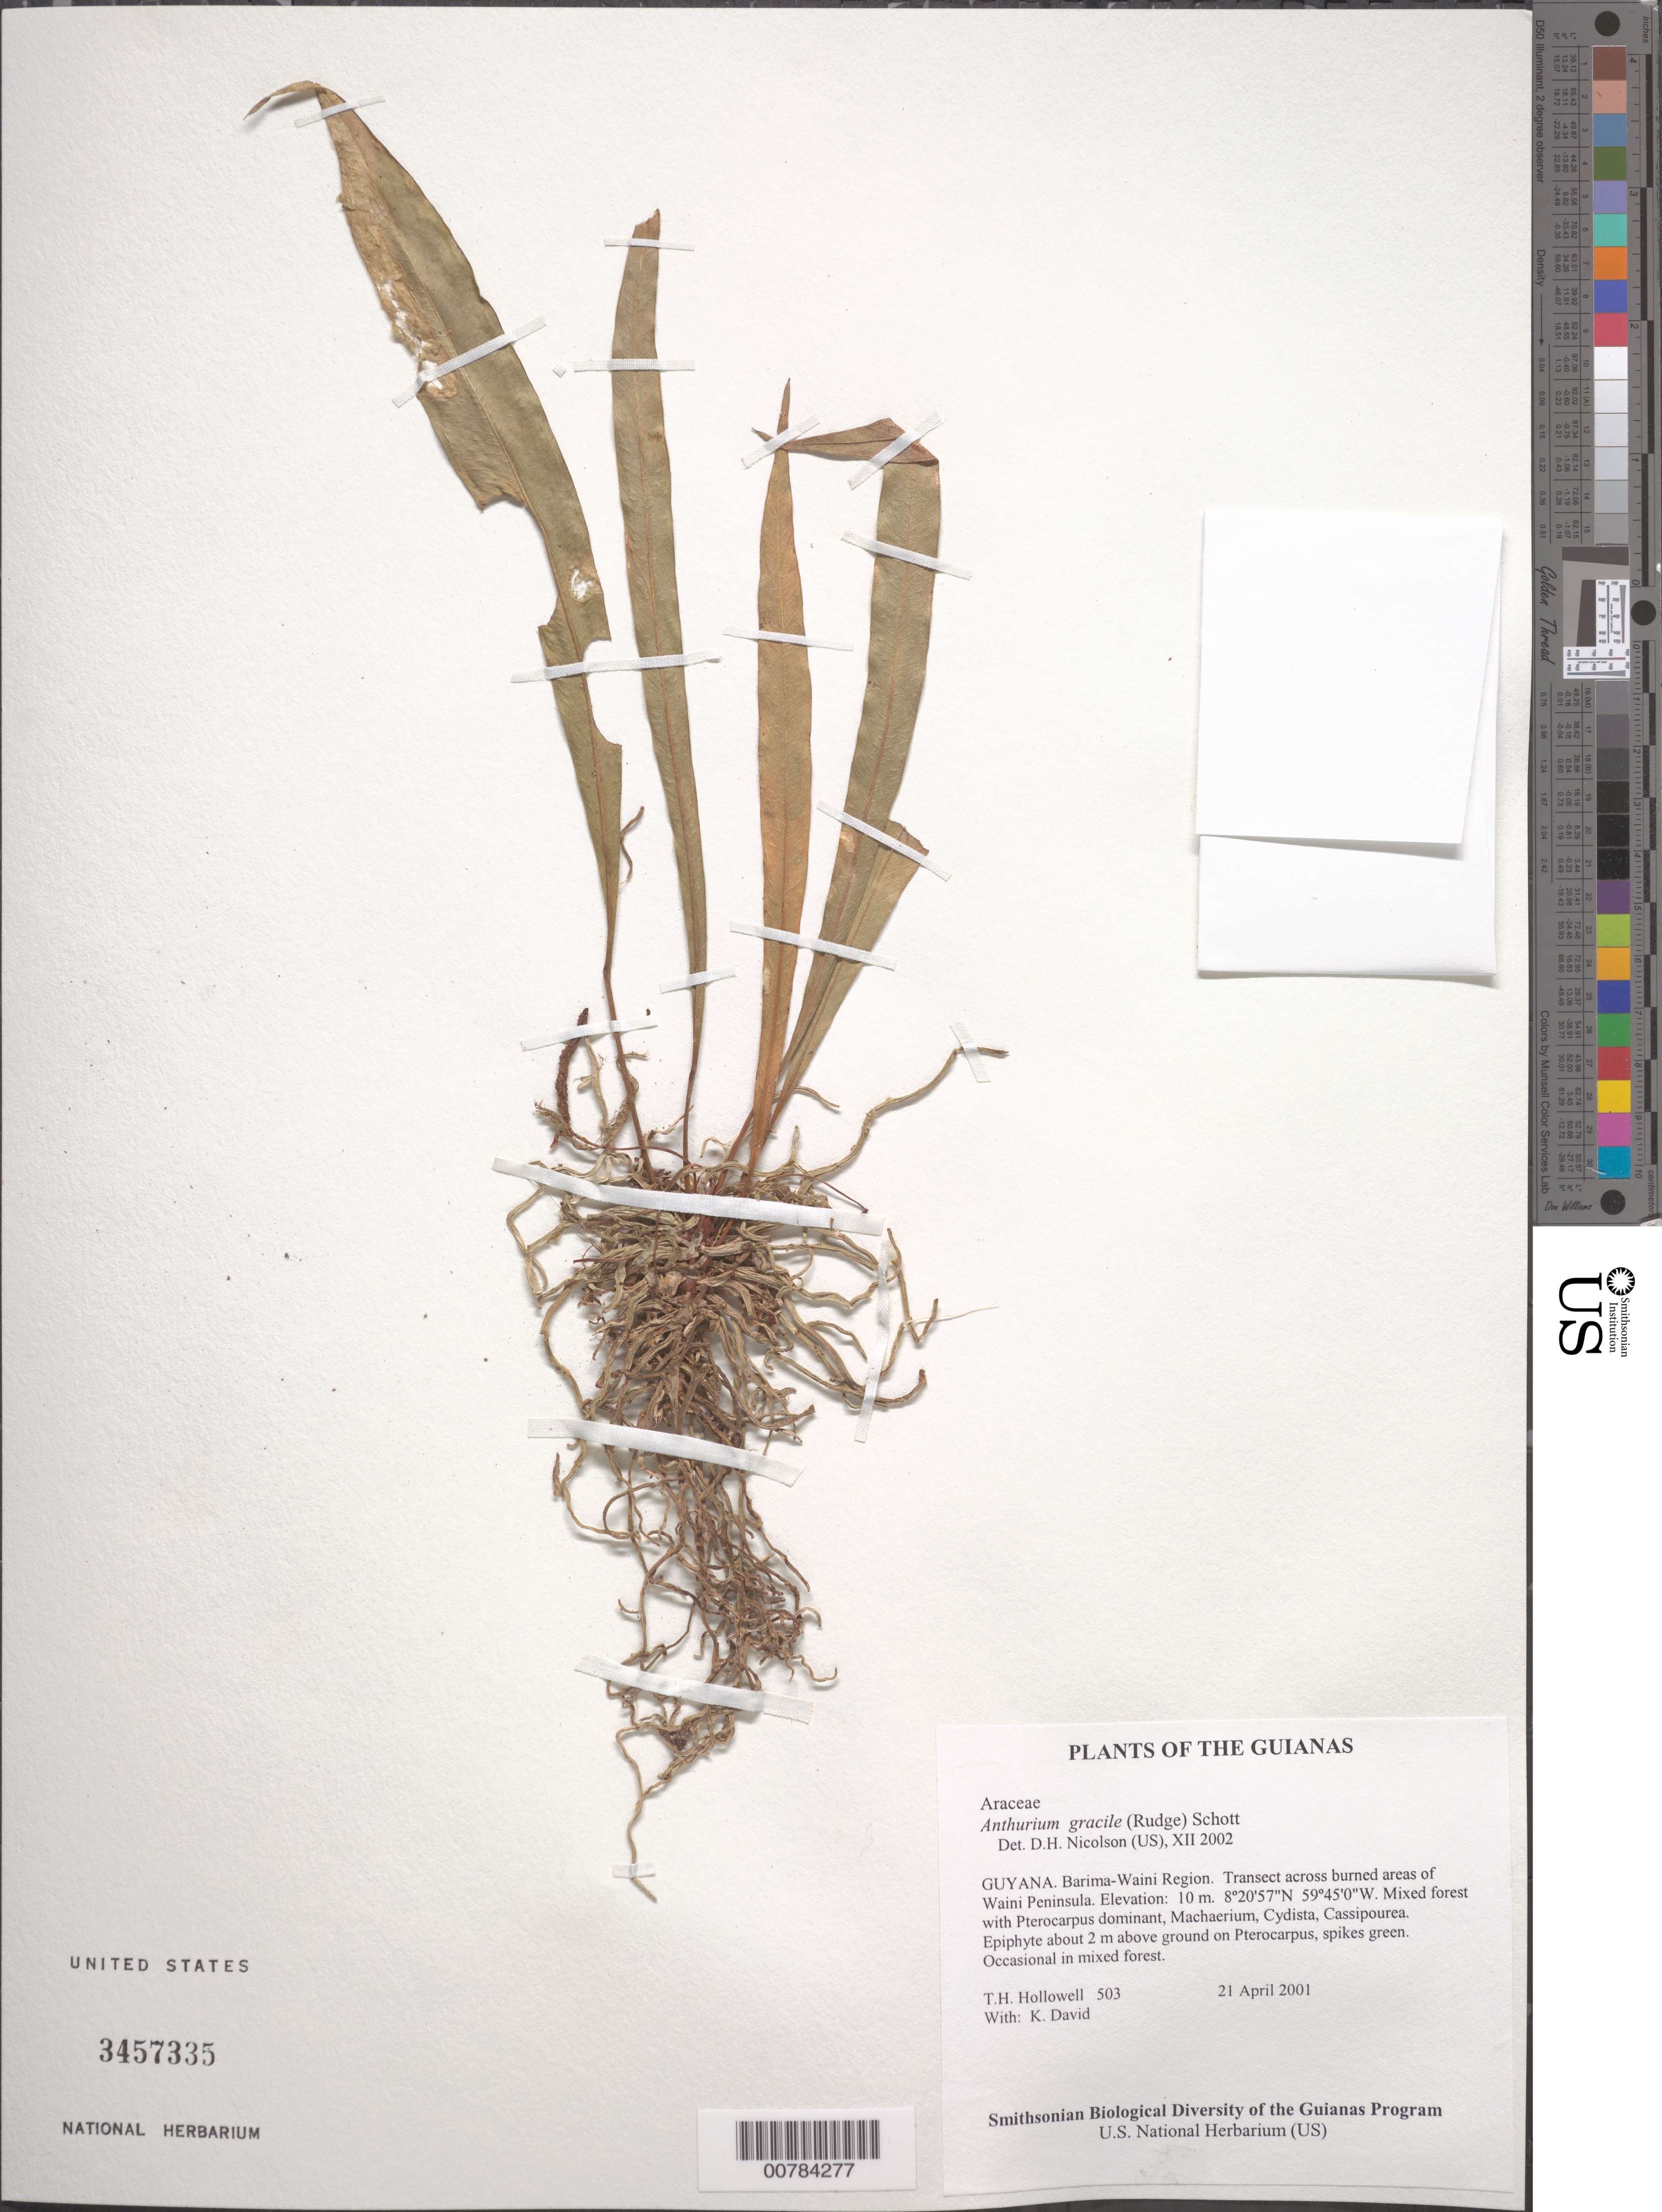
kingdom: Plantae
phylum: Tracheophyta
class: Liliopsida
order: Alismatales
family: Araceae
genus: Anthurium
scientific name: Anthurium gracile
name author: (Rudge) Schott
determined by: Nicolson, Dan H.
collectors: T. Hollowell & K. David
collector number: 503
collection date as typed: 21 April 2001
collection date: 2001-04-21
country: Guyana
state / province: Barima-Waini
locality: Transect across burned areas of Waini Peninsula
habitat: Mixed forest with Pterocarpus dominant, Machaerium, Cydista, Cassipourea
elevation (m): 10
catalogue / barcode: US 3457335